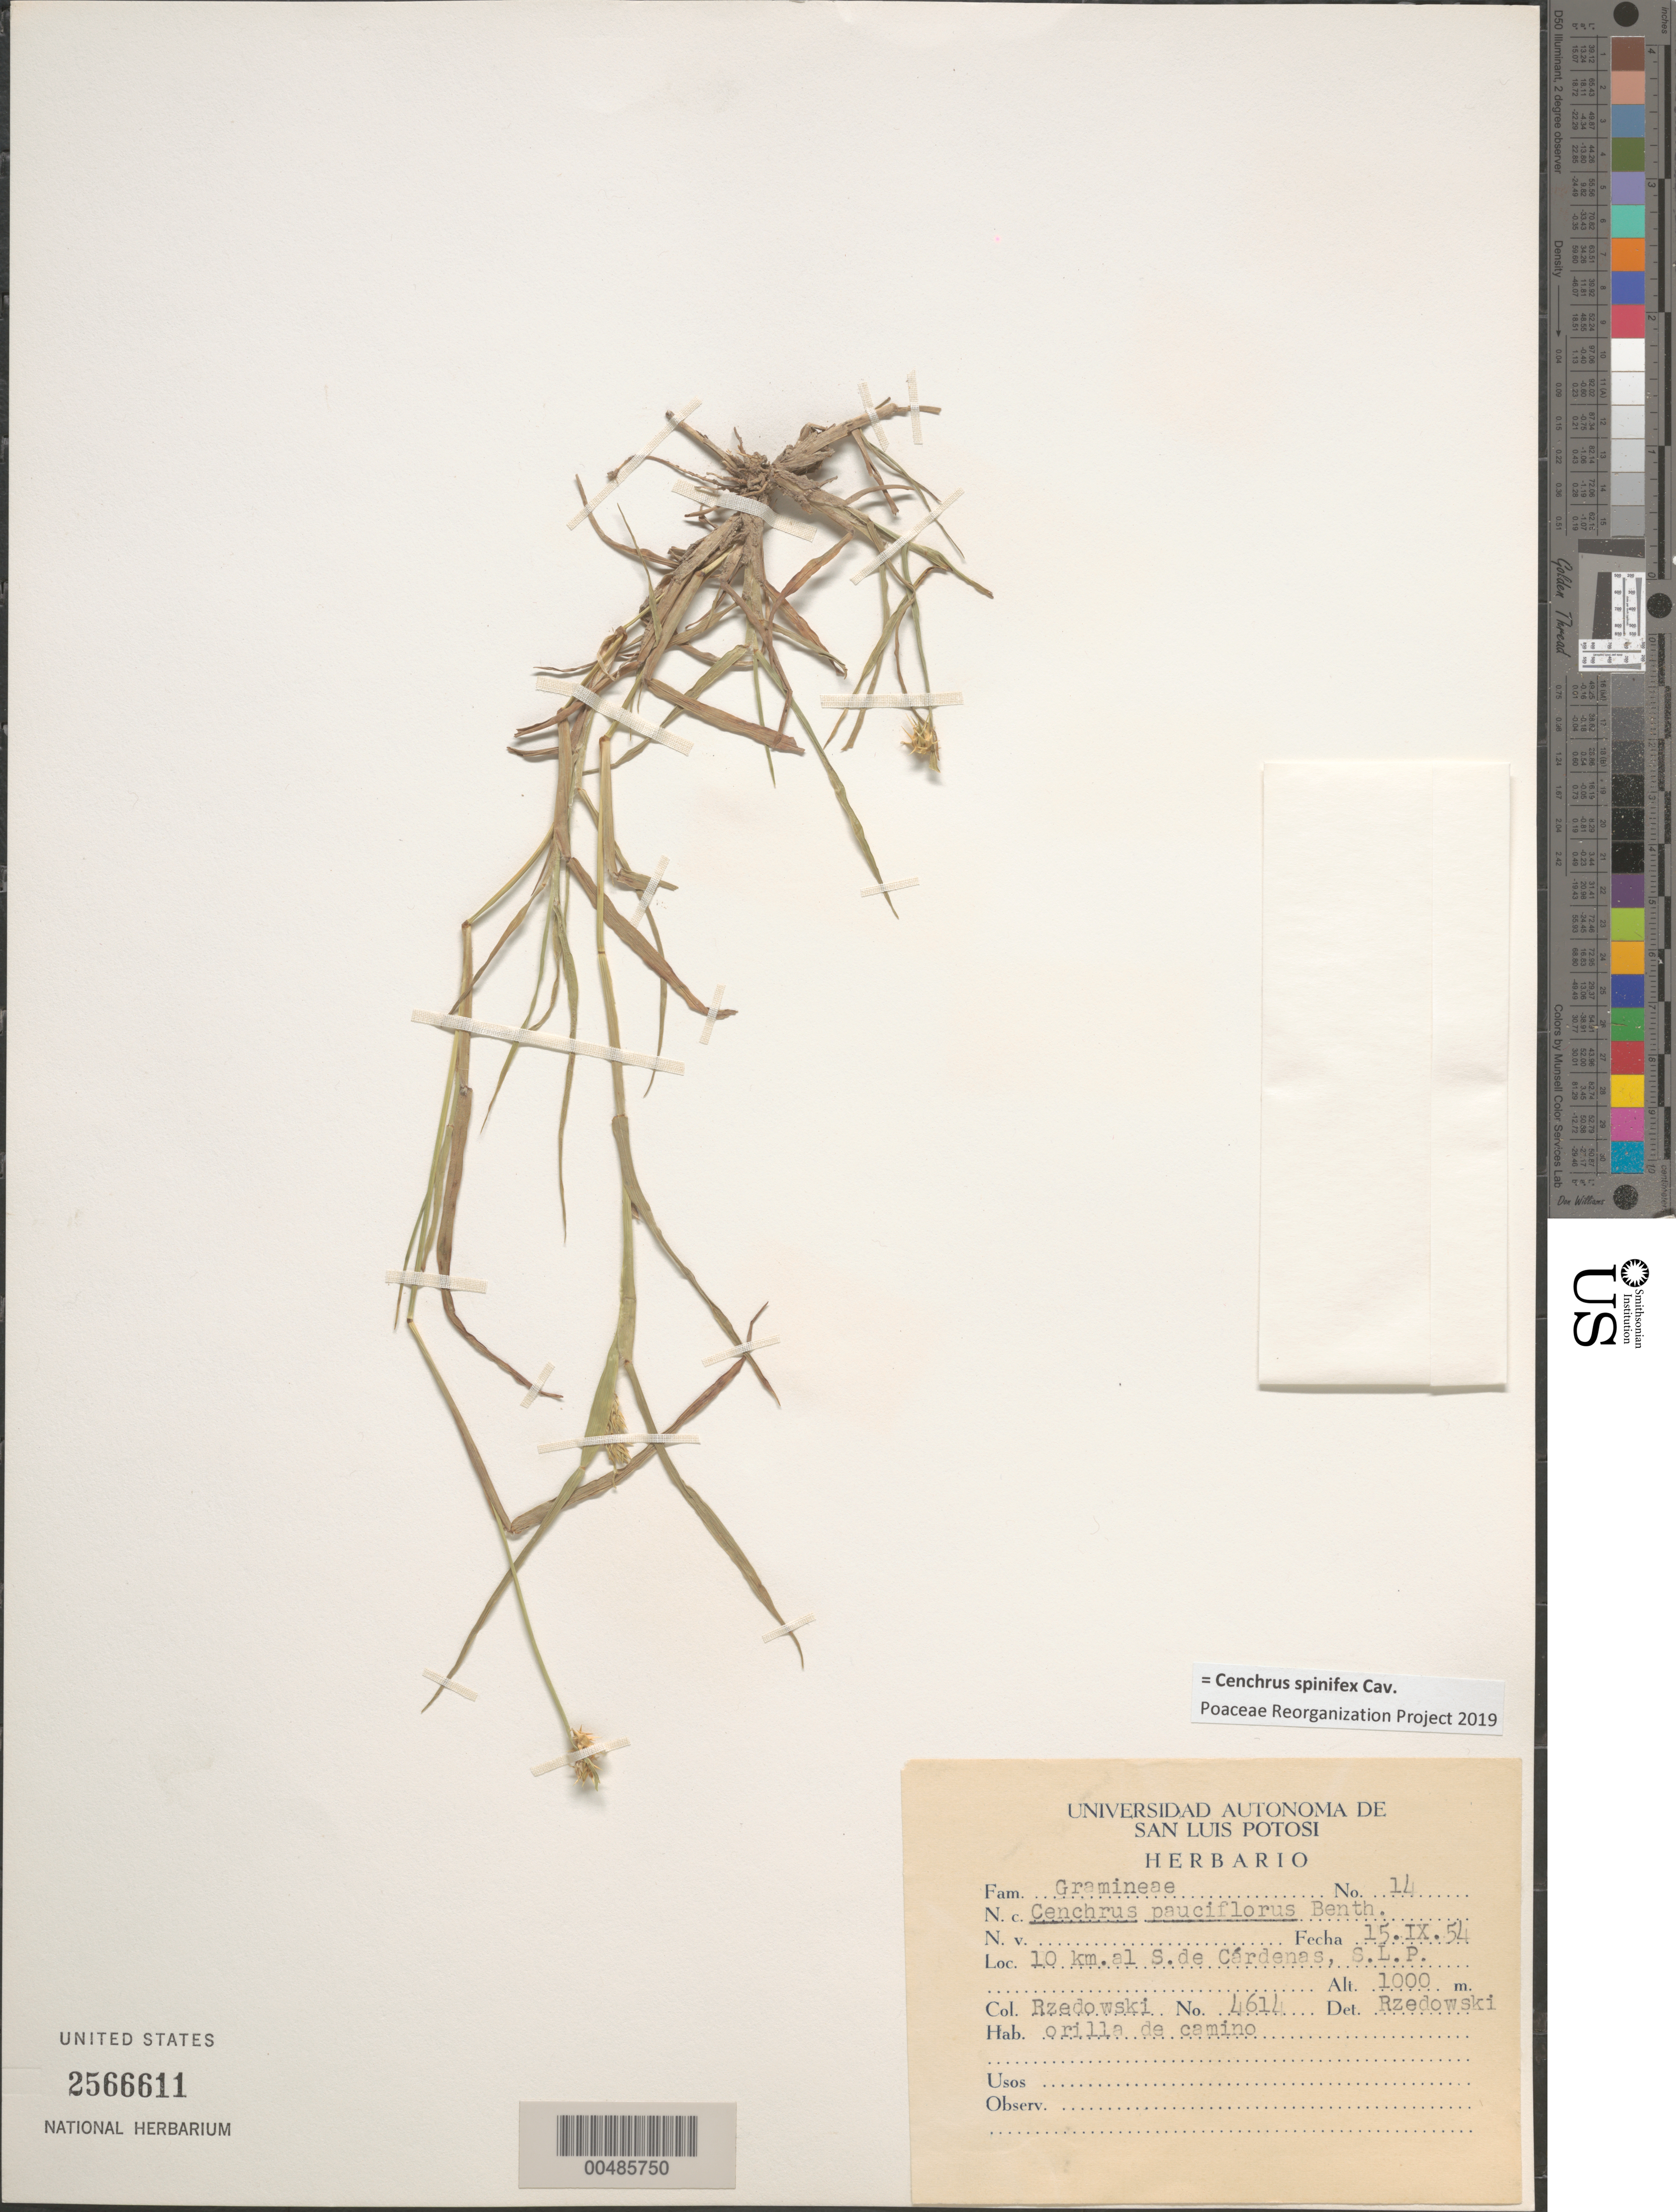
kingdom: Plantae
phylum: Tracheophyta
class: Liliopsida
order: Poales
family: Poaceae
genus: Cenchrus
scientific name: Cenchrus spinifex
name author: Cav.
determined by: Poaceae Reorganization Project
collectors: J. Rzedowski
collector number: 4614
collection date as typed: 15 Sep 1954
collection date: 1954-09-15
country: Mexico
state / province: San Luis Potosi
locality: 10 km al S de Cárdenas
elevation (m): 1000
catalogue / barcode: US 2566611